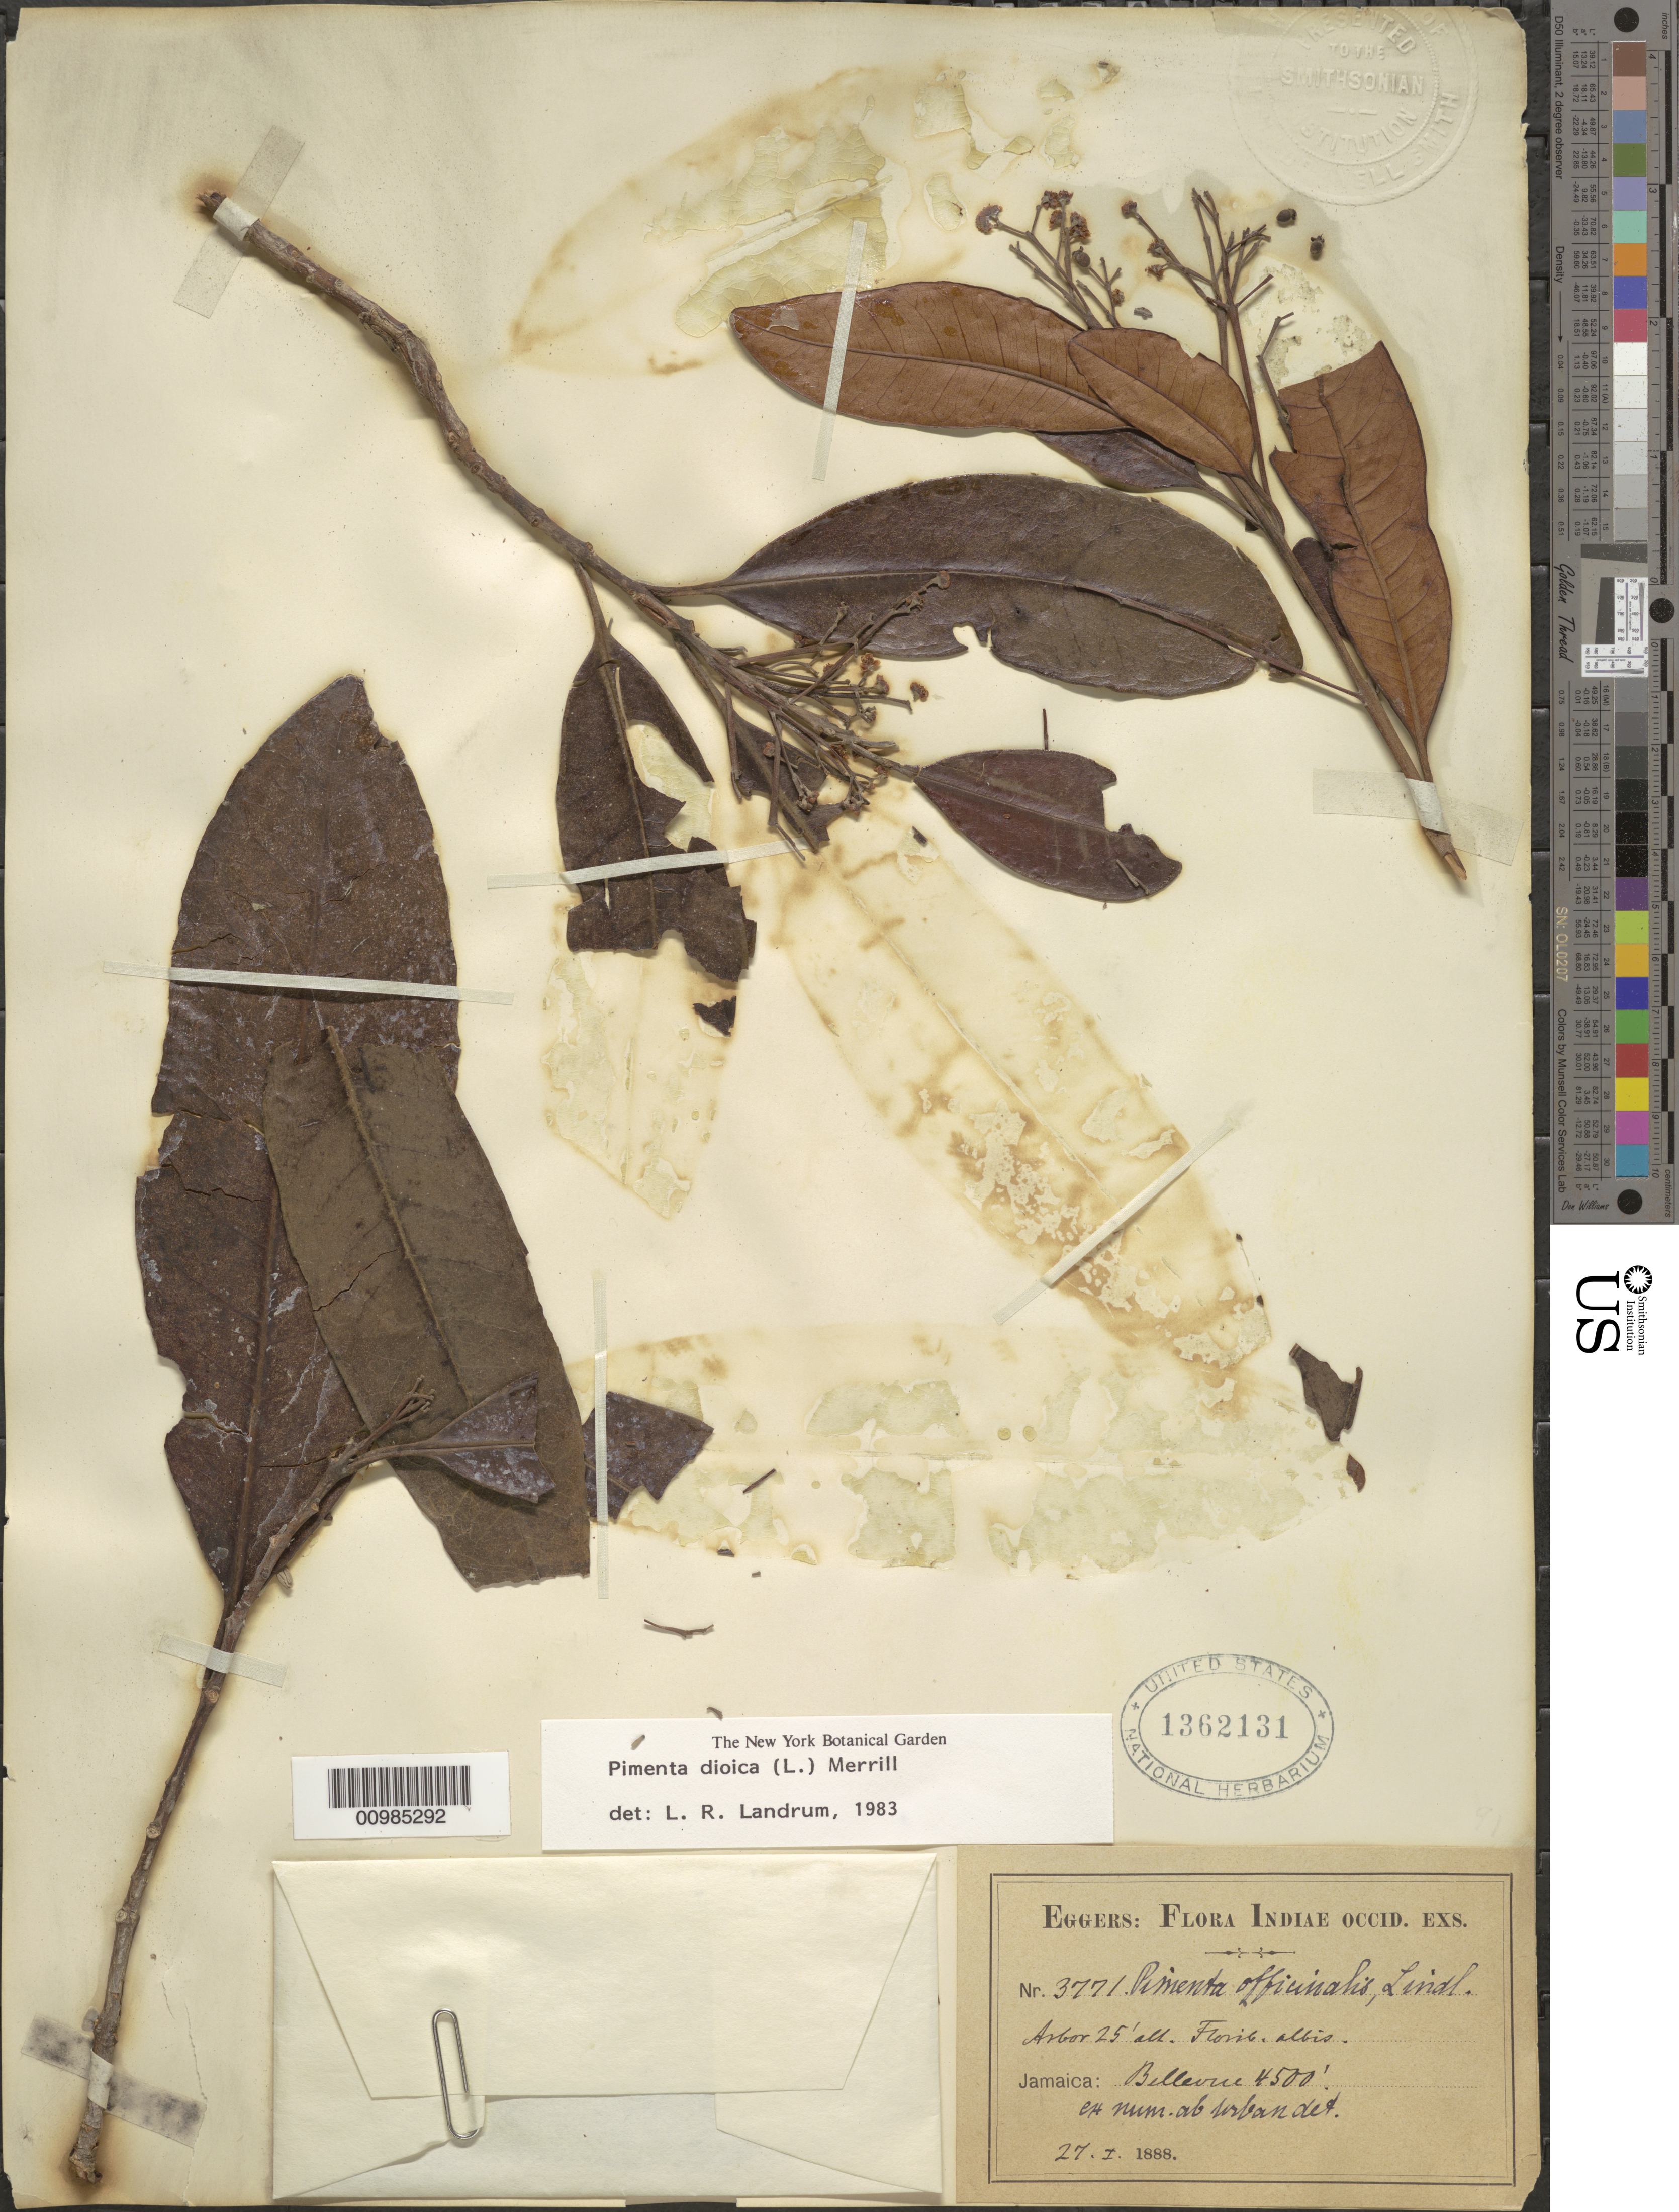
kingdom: Plantae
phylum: Tracheophyta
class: Magnoliopsida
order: Myrtales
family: Myrtaceae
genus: Pimenta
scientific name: Pimenta dioica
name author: (L.) Merr.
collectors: H. F. A. von Eggers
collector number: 3771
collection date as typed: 27 Jan 1888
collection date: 1888-01-27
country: Jamaica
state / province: Saint Ann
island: Jamaica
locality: Bellevue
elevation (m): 1372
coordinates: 0 N, 0 E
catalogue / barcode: US 1362131